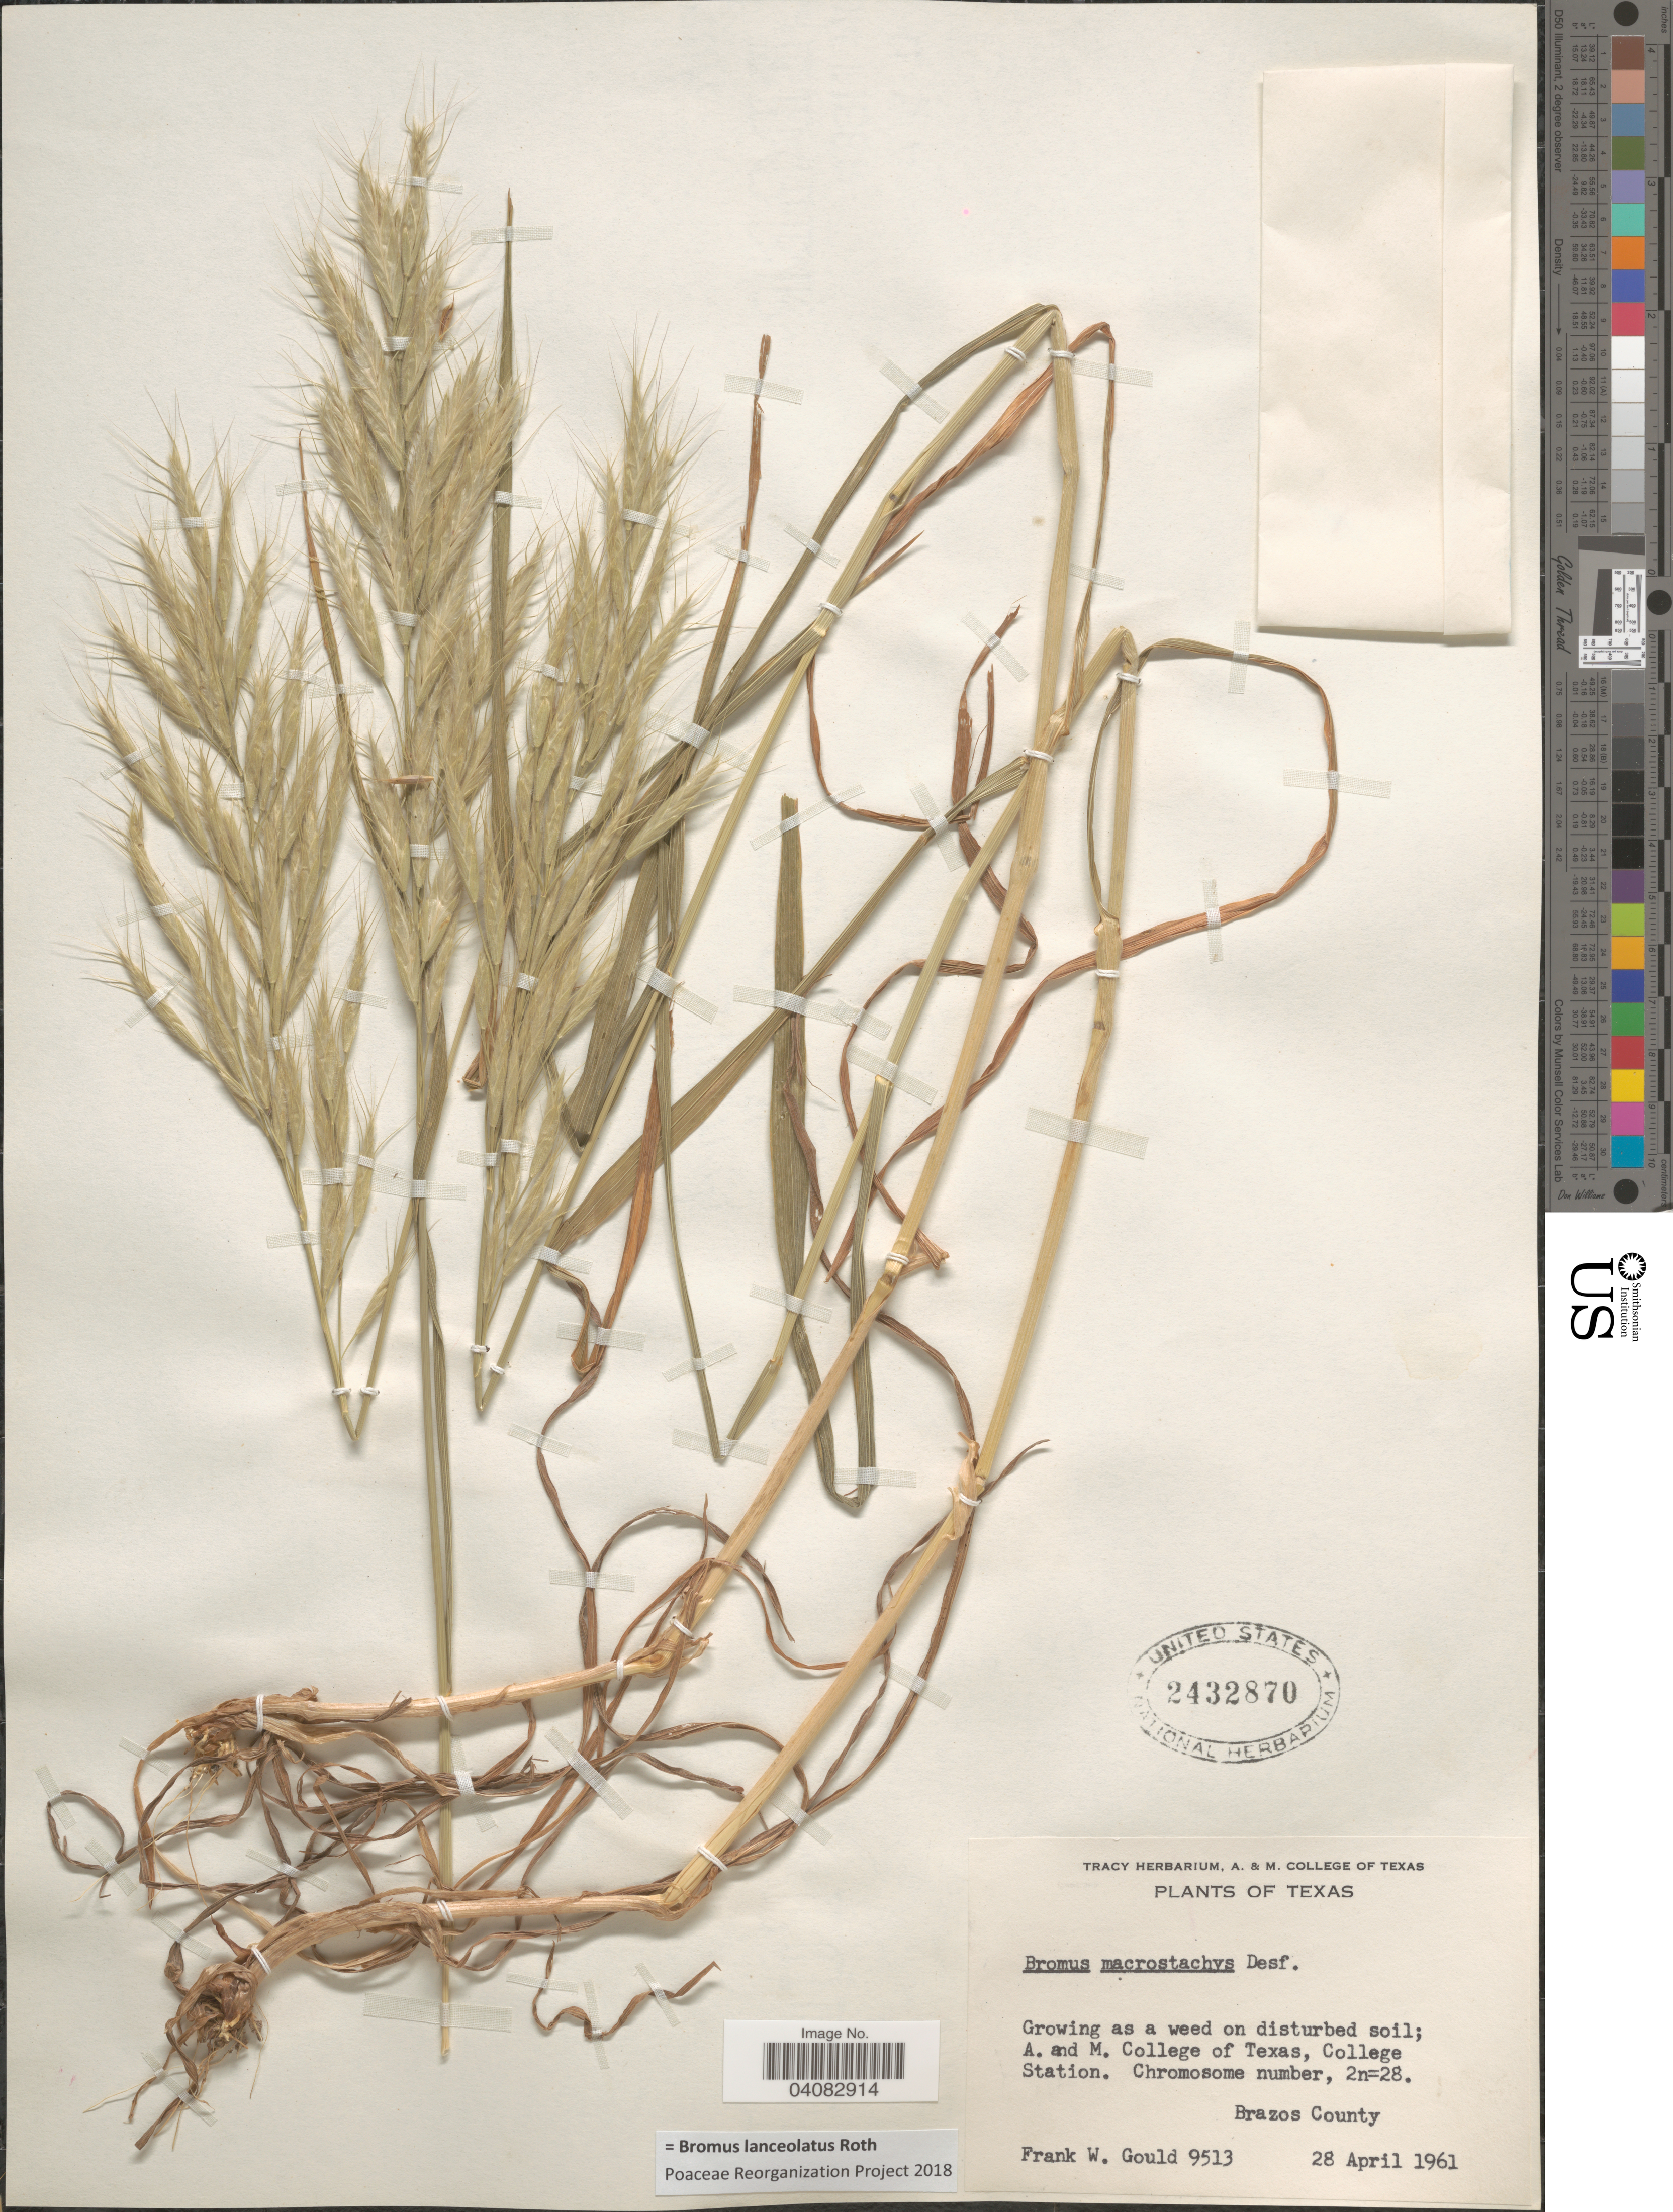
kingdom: Plantae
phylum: Tracheophyta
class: Liliopsida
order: Poales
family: Poaceae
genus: Bromus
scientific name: Bromus lanceolatus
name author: Roth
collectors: F. W. Gould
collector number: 9513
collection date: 1961-04-28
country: United States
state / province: Texas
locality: A. and M. College of Texas, College Station. Brazos County.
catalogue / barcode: US 2432870